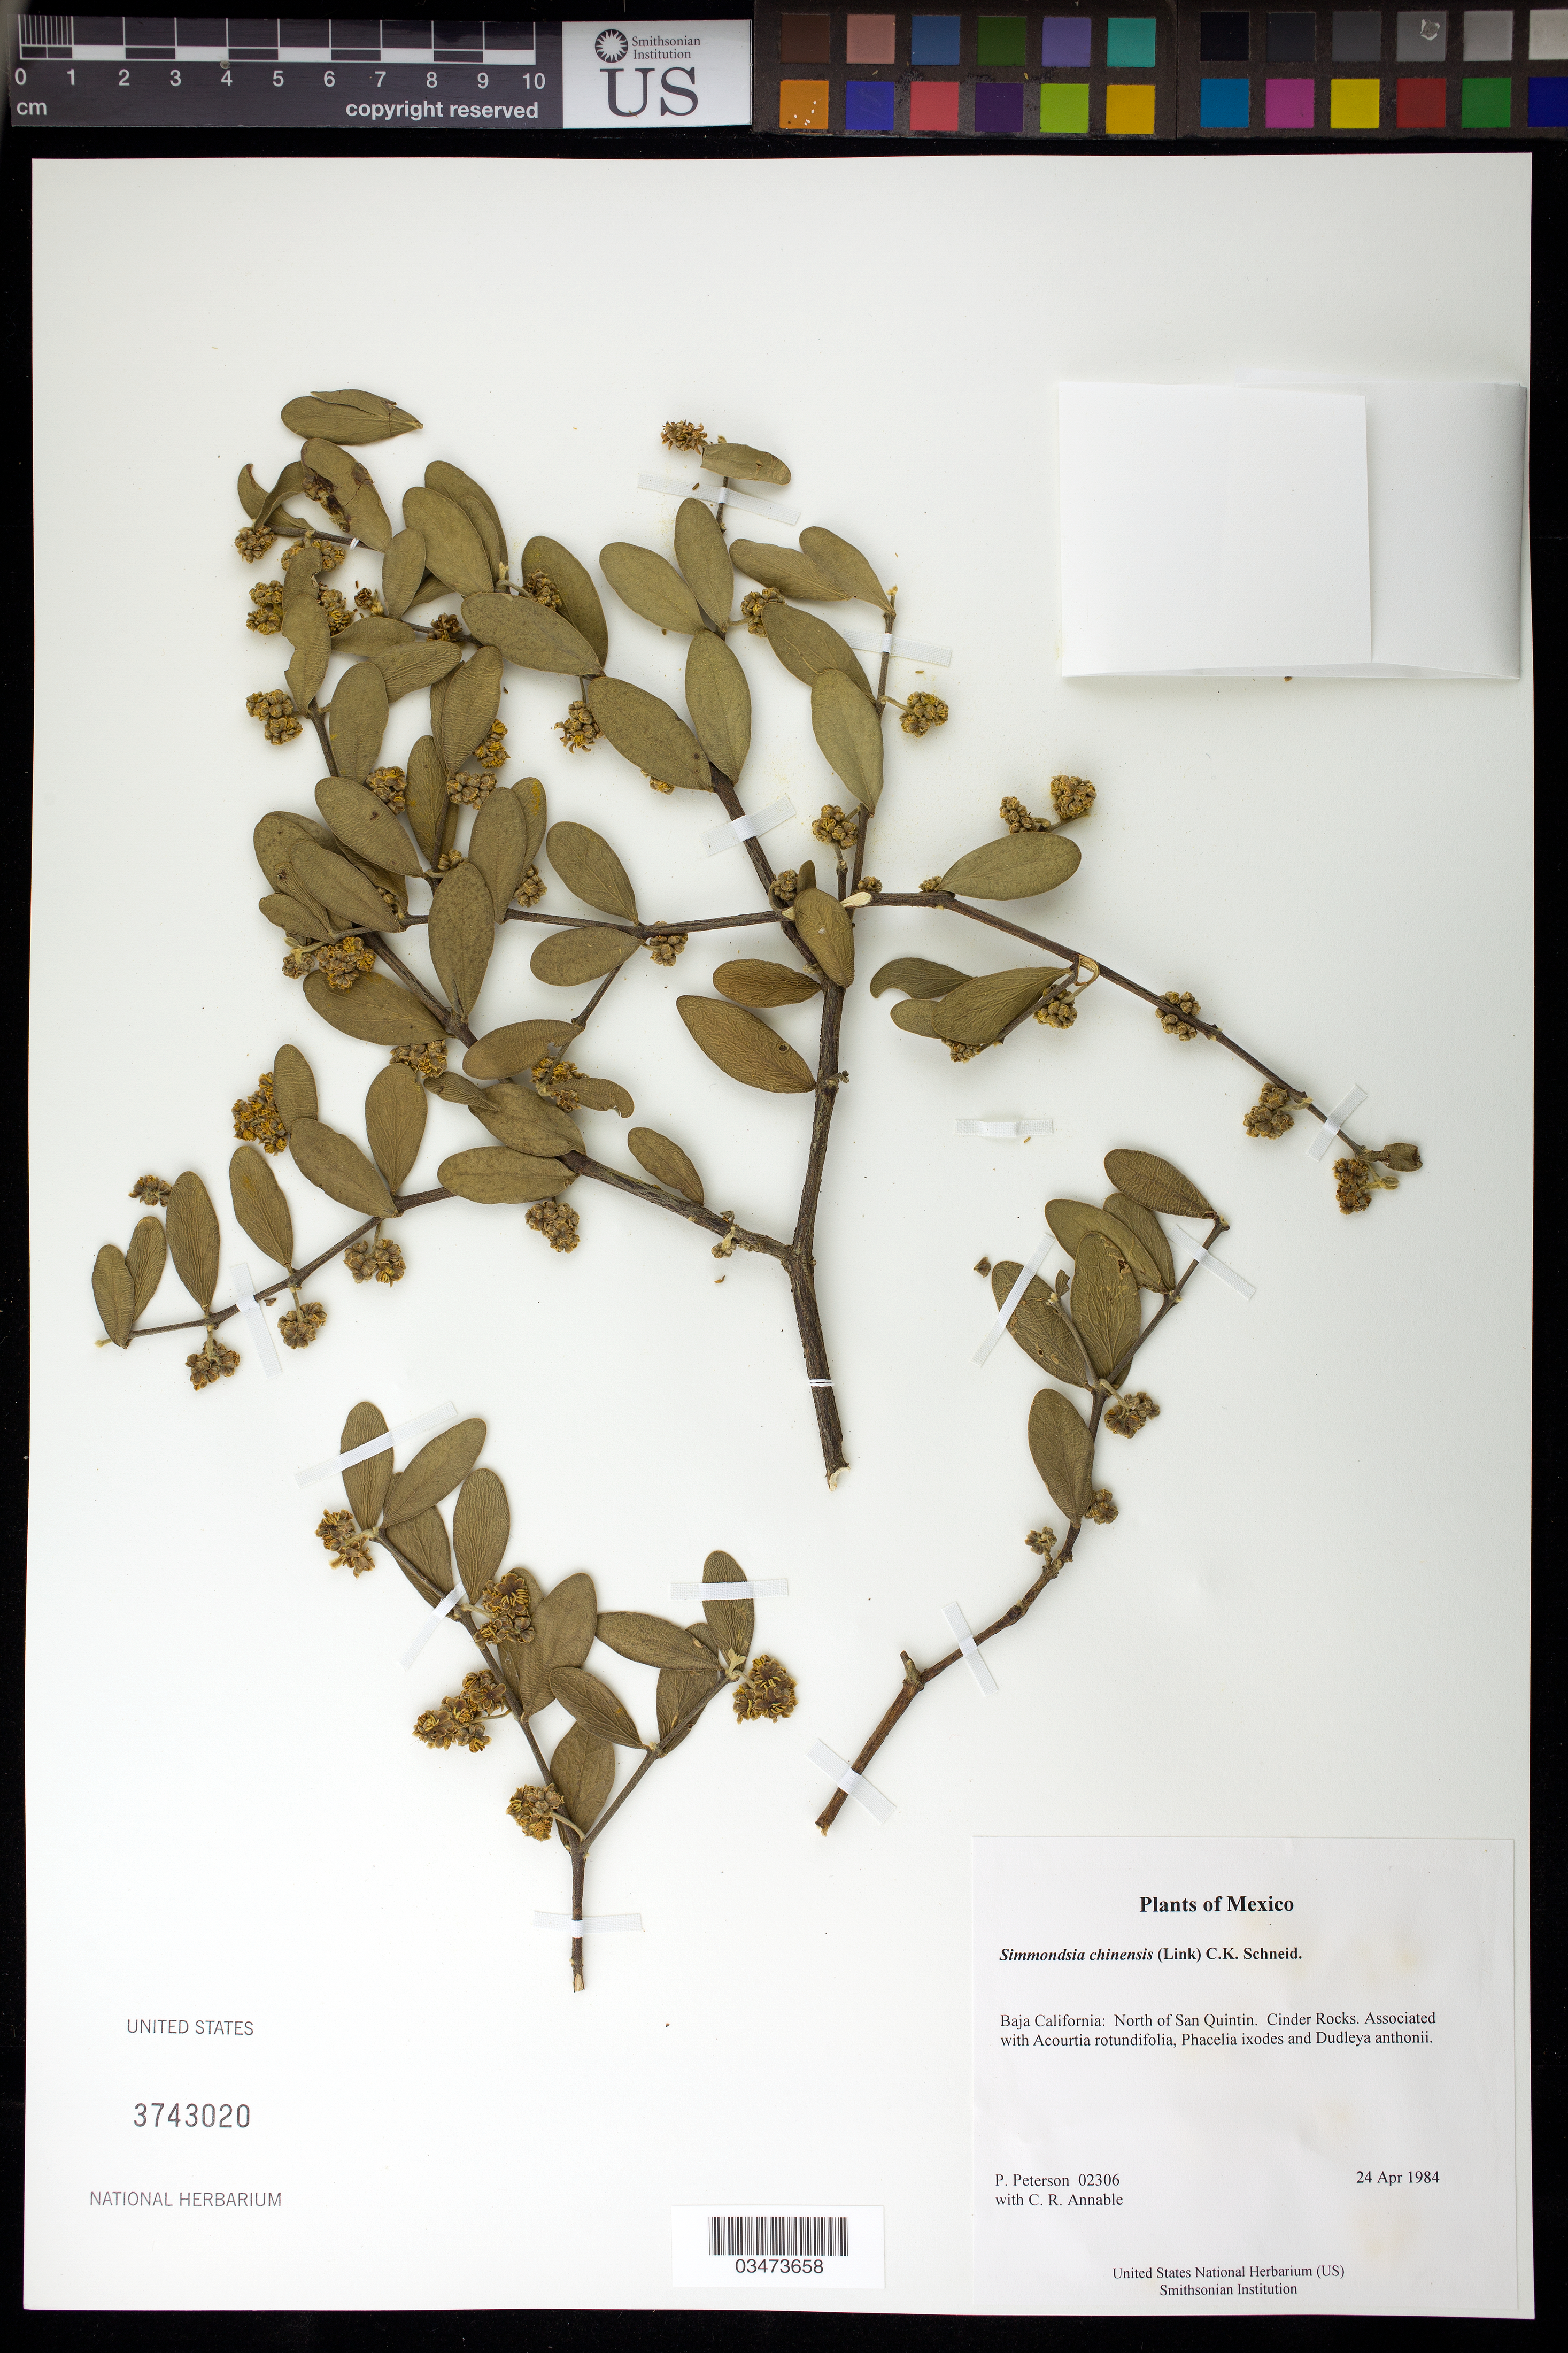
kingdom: Plantae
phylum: Tracheophyta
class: Magnoliopsida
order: Caryophyllales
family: Simmondsiaceae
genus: Simmondsia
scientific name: Simmondsia chinensis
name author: (Link) C.K. Schneid.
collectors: P. M. Peterson & C. R. Annable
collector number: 02306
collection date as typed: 24 Apr 1984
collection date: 1984-04-24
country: Mexico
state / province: Baja California Norte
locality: North of San Quintin. Cinder Rocks.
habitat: Associated with Acourtia rotundifolia, Phacelia ixodes and Dudleya anthonii.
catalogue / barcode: US 3743020